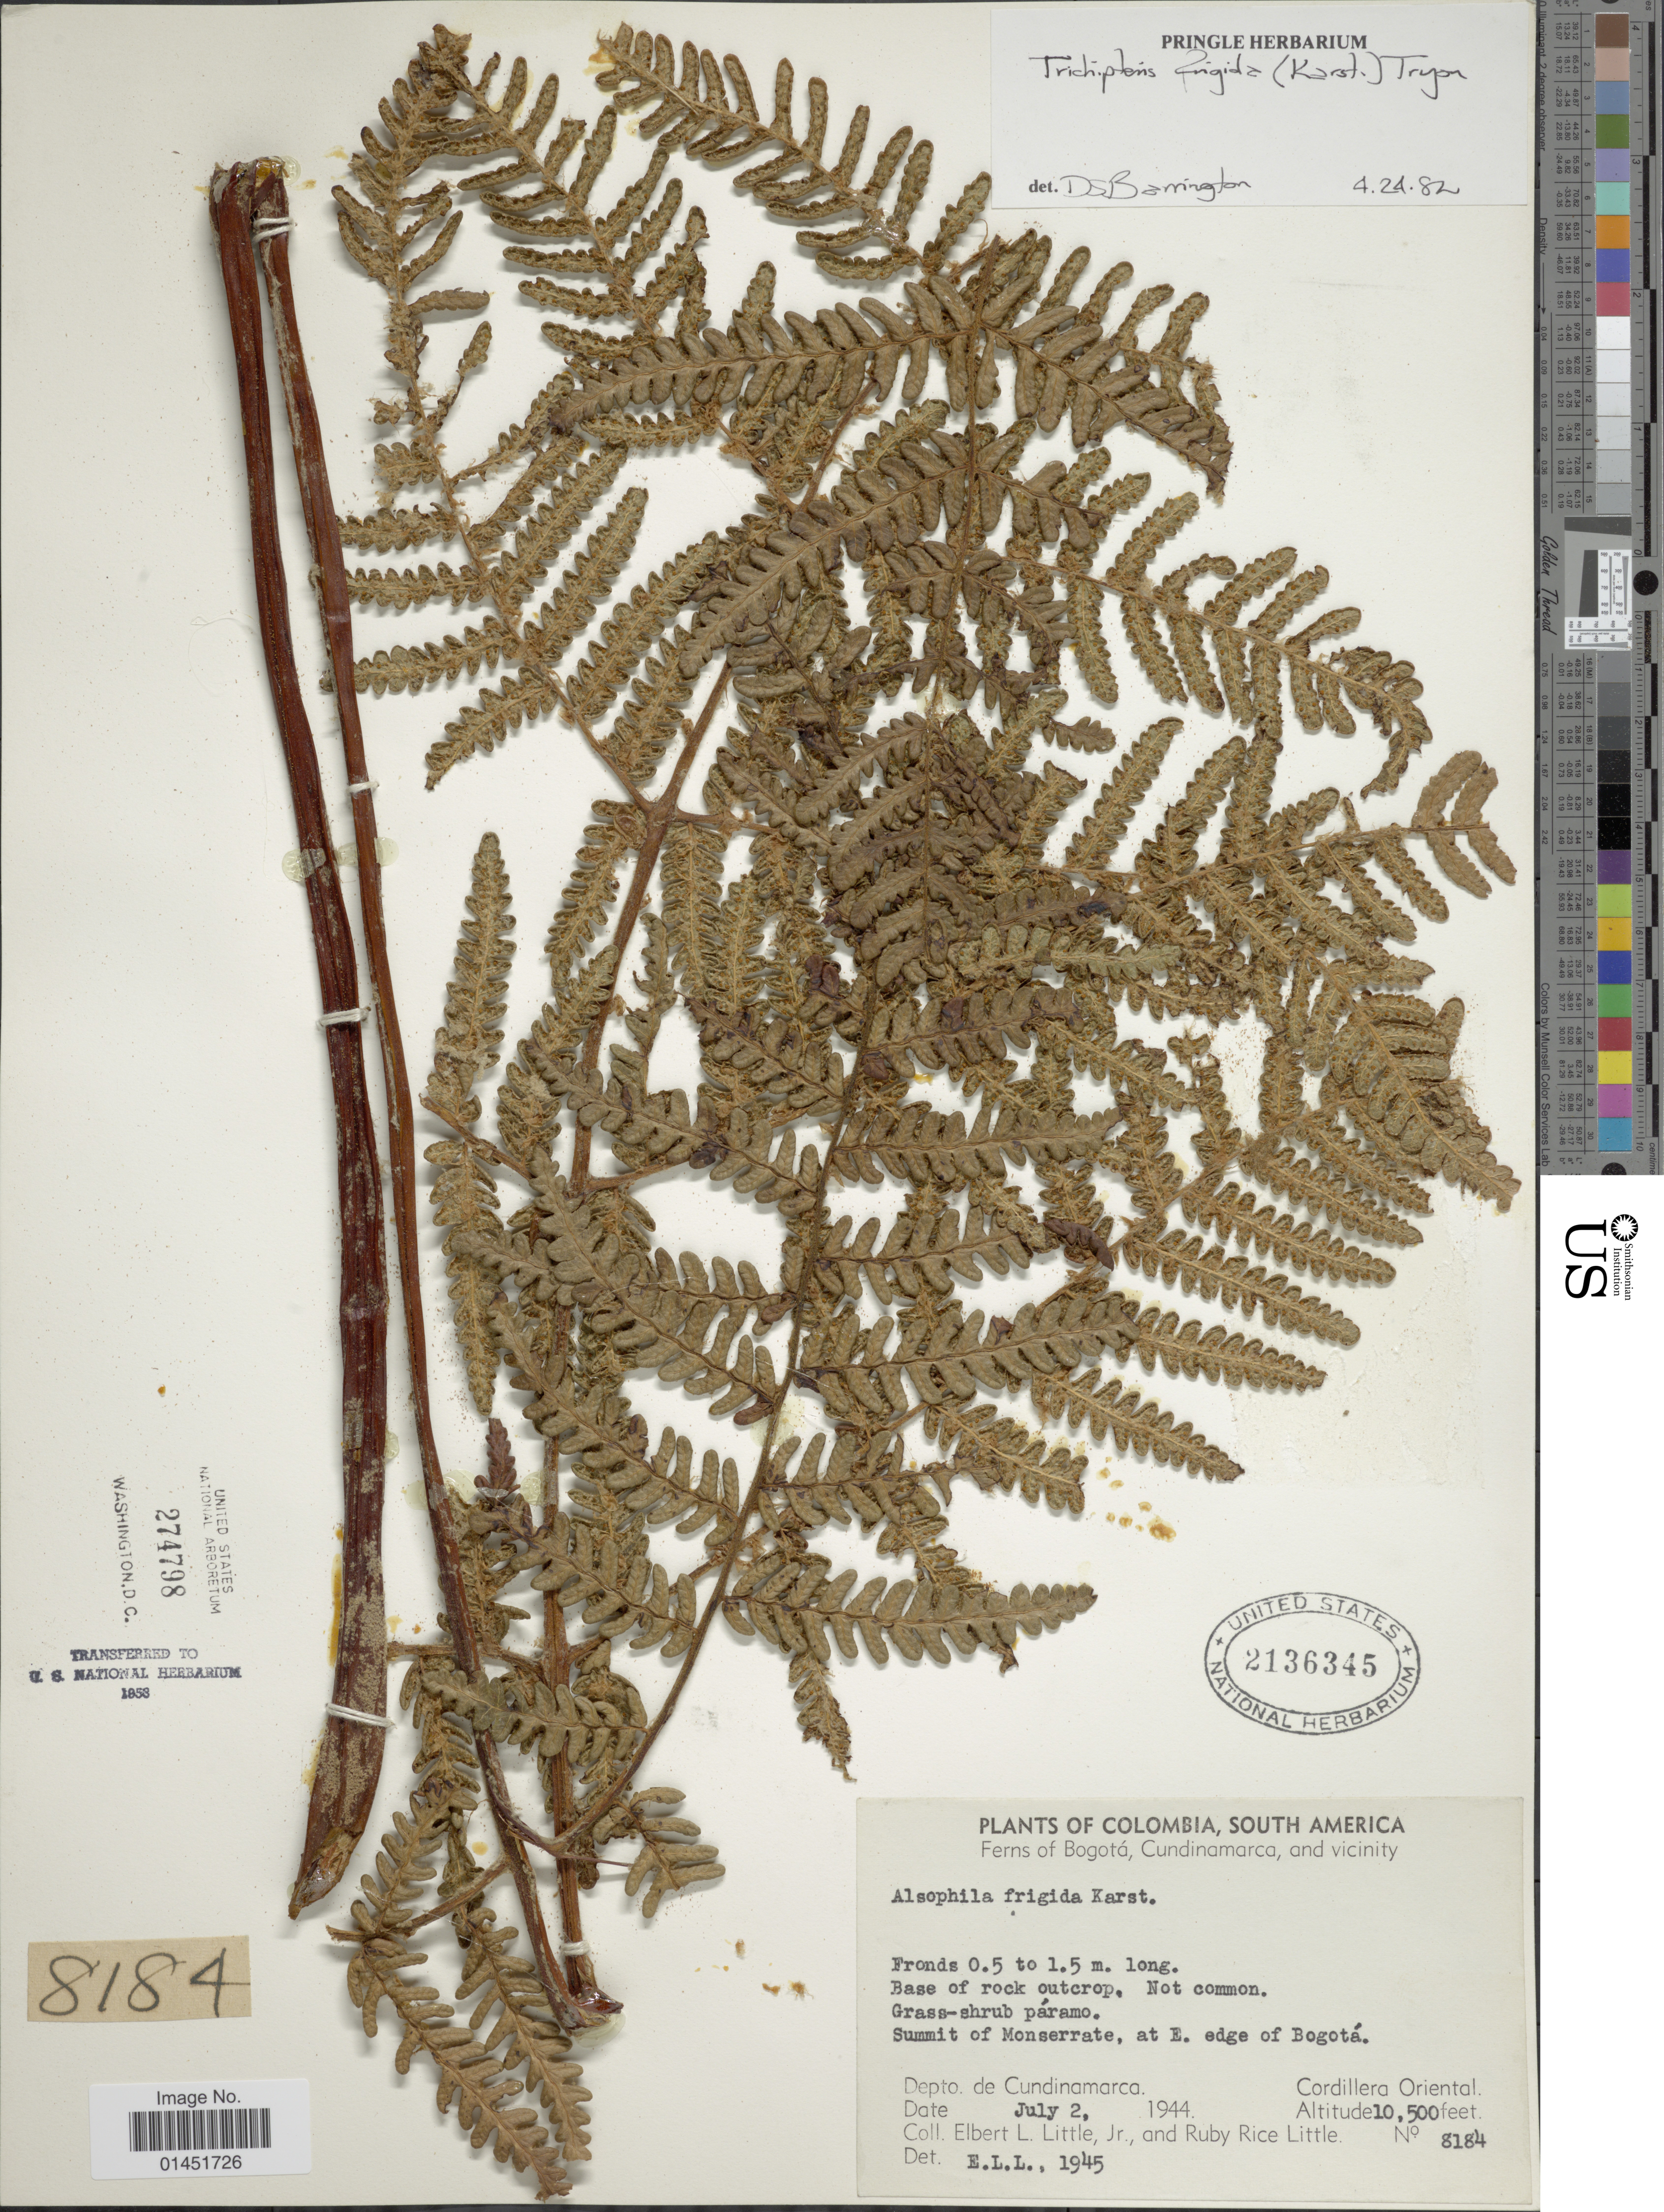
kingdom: Plantae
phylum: Tracheophyta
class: Polypodiopsida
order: Cyatheales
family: Cyatheaceae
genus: Cyathea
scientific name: Cyathea frigida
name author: (H. Karst.) Domin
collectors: E. L. Little & R. R. Little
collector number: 8184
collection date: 1944-07-02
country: Colombia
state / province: Cundinamarca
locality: Bogota, Cundinamarca and vicinity. Cordillera Oriental. Summit of Monserrate, at E. edge of Bogota.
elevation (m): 3200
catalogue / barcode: US 2136345